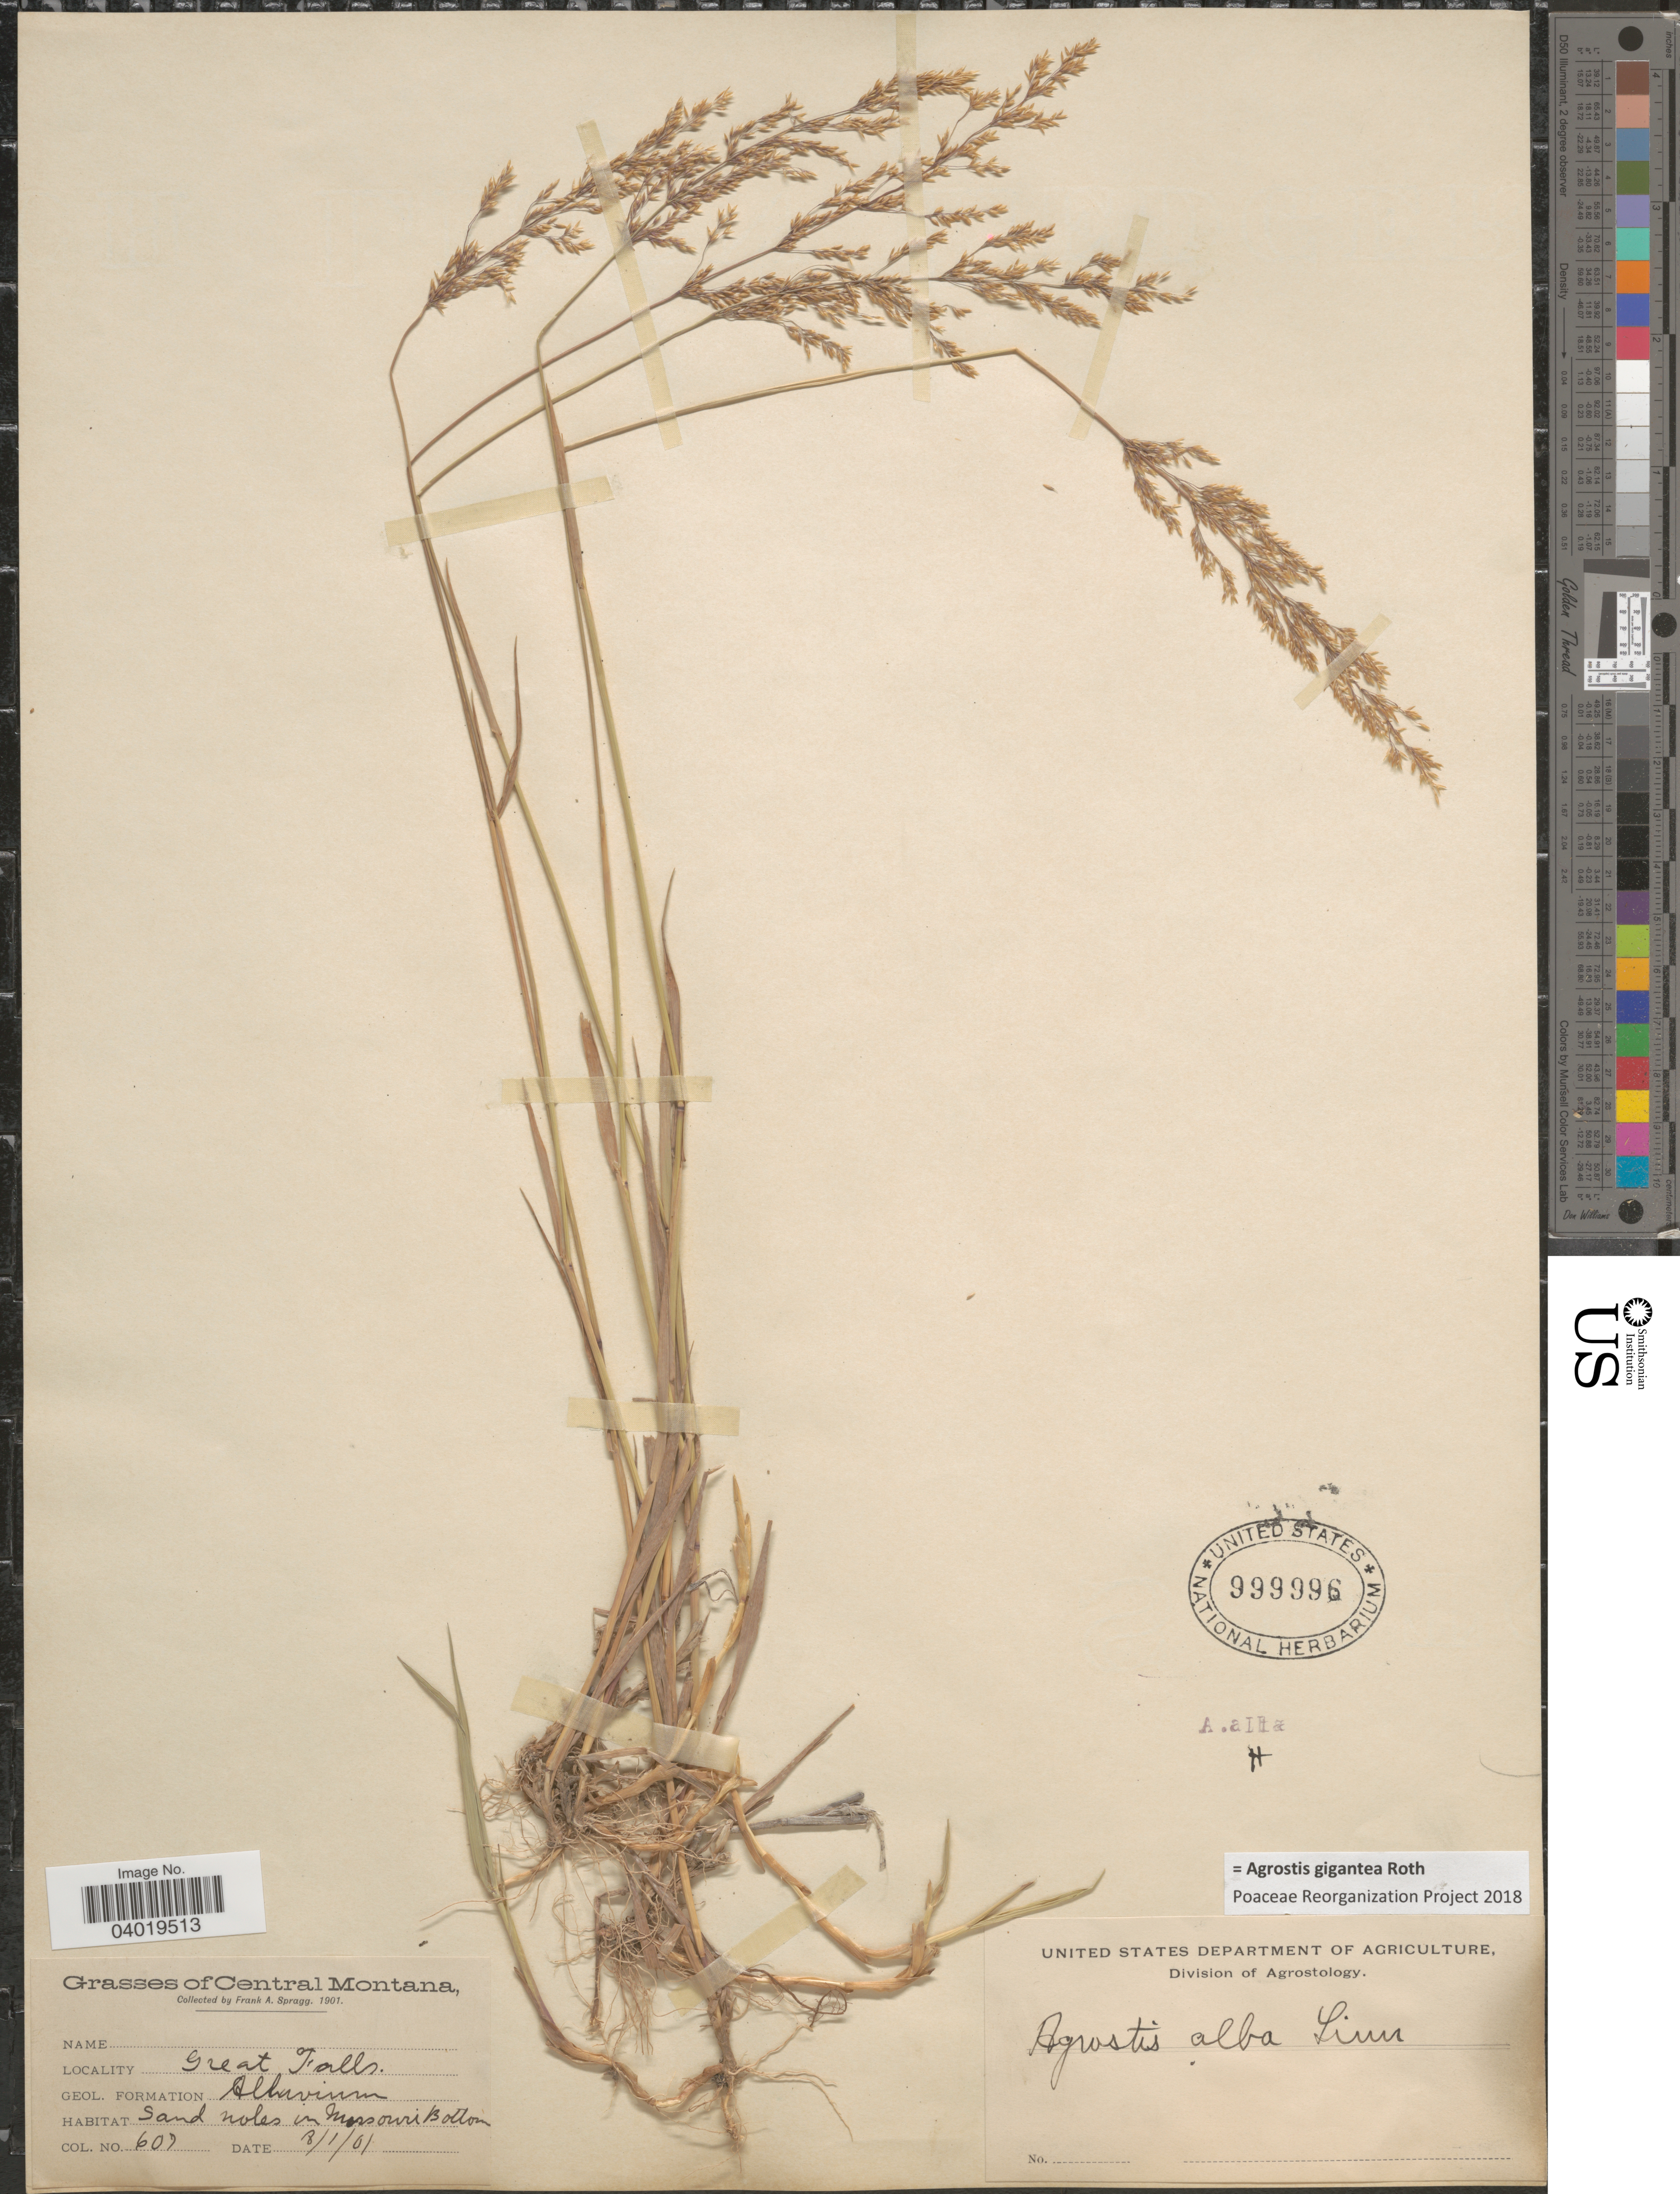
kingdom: Plantae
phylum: Tracheophyta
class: Liliopsida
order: Poales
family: Poaceae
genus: Agrostis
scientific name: Agrostis gigantea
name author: Roth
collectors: F. Spragg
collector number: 607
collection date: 1901-08-01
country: United States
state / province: Montana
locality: Central Montana. Great Falls.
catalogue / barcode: US 999996